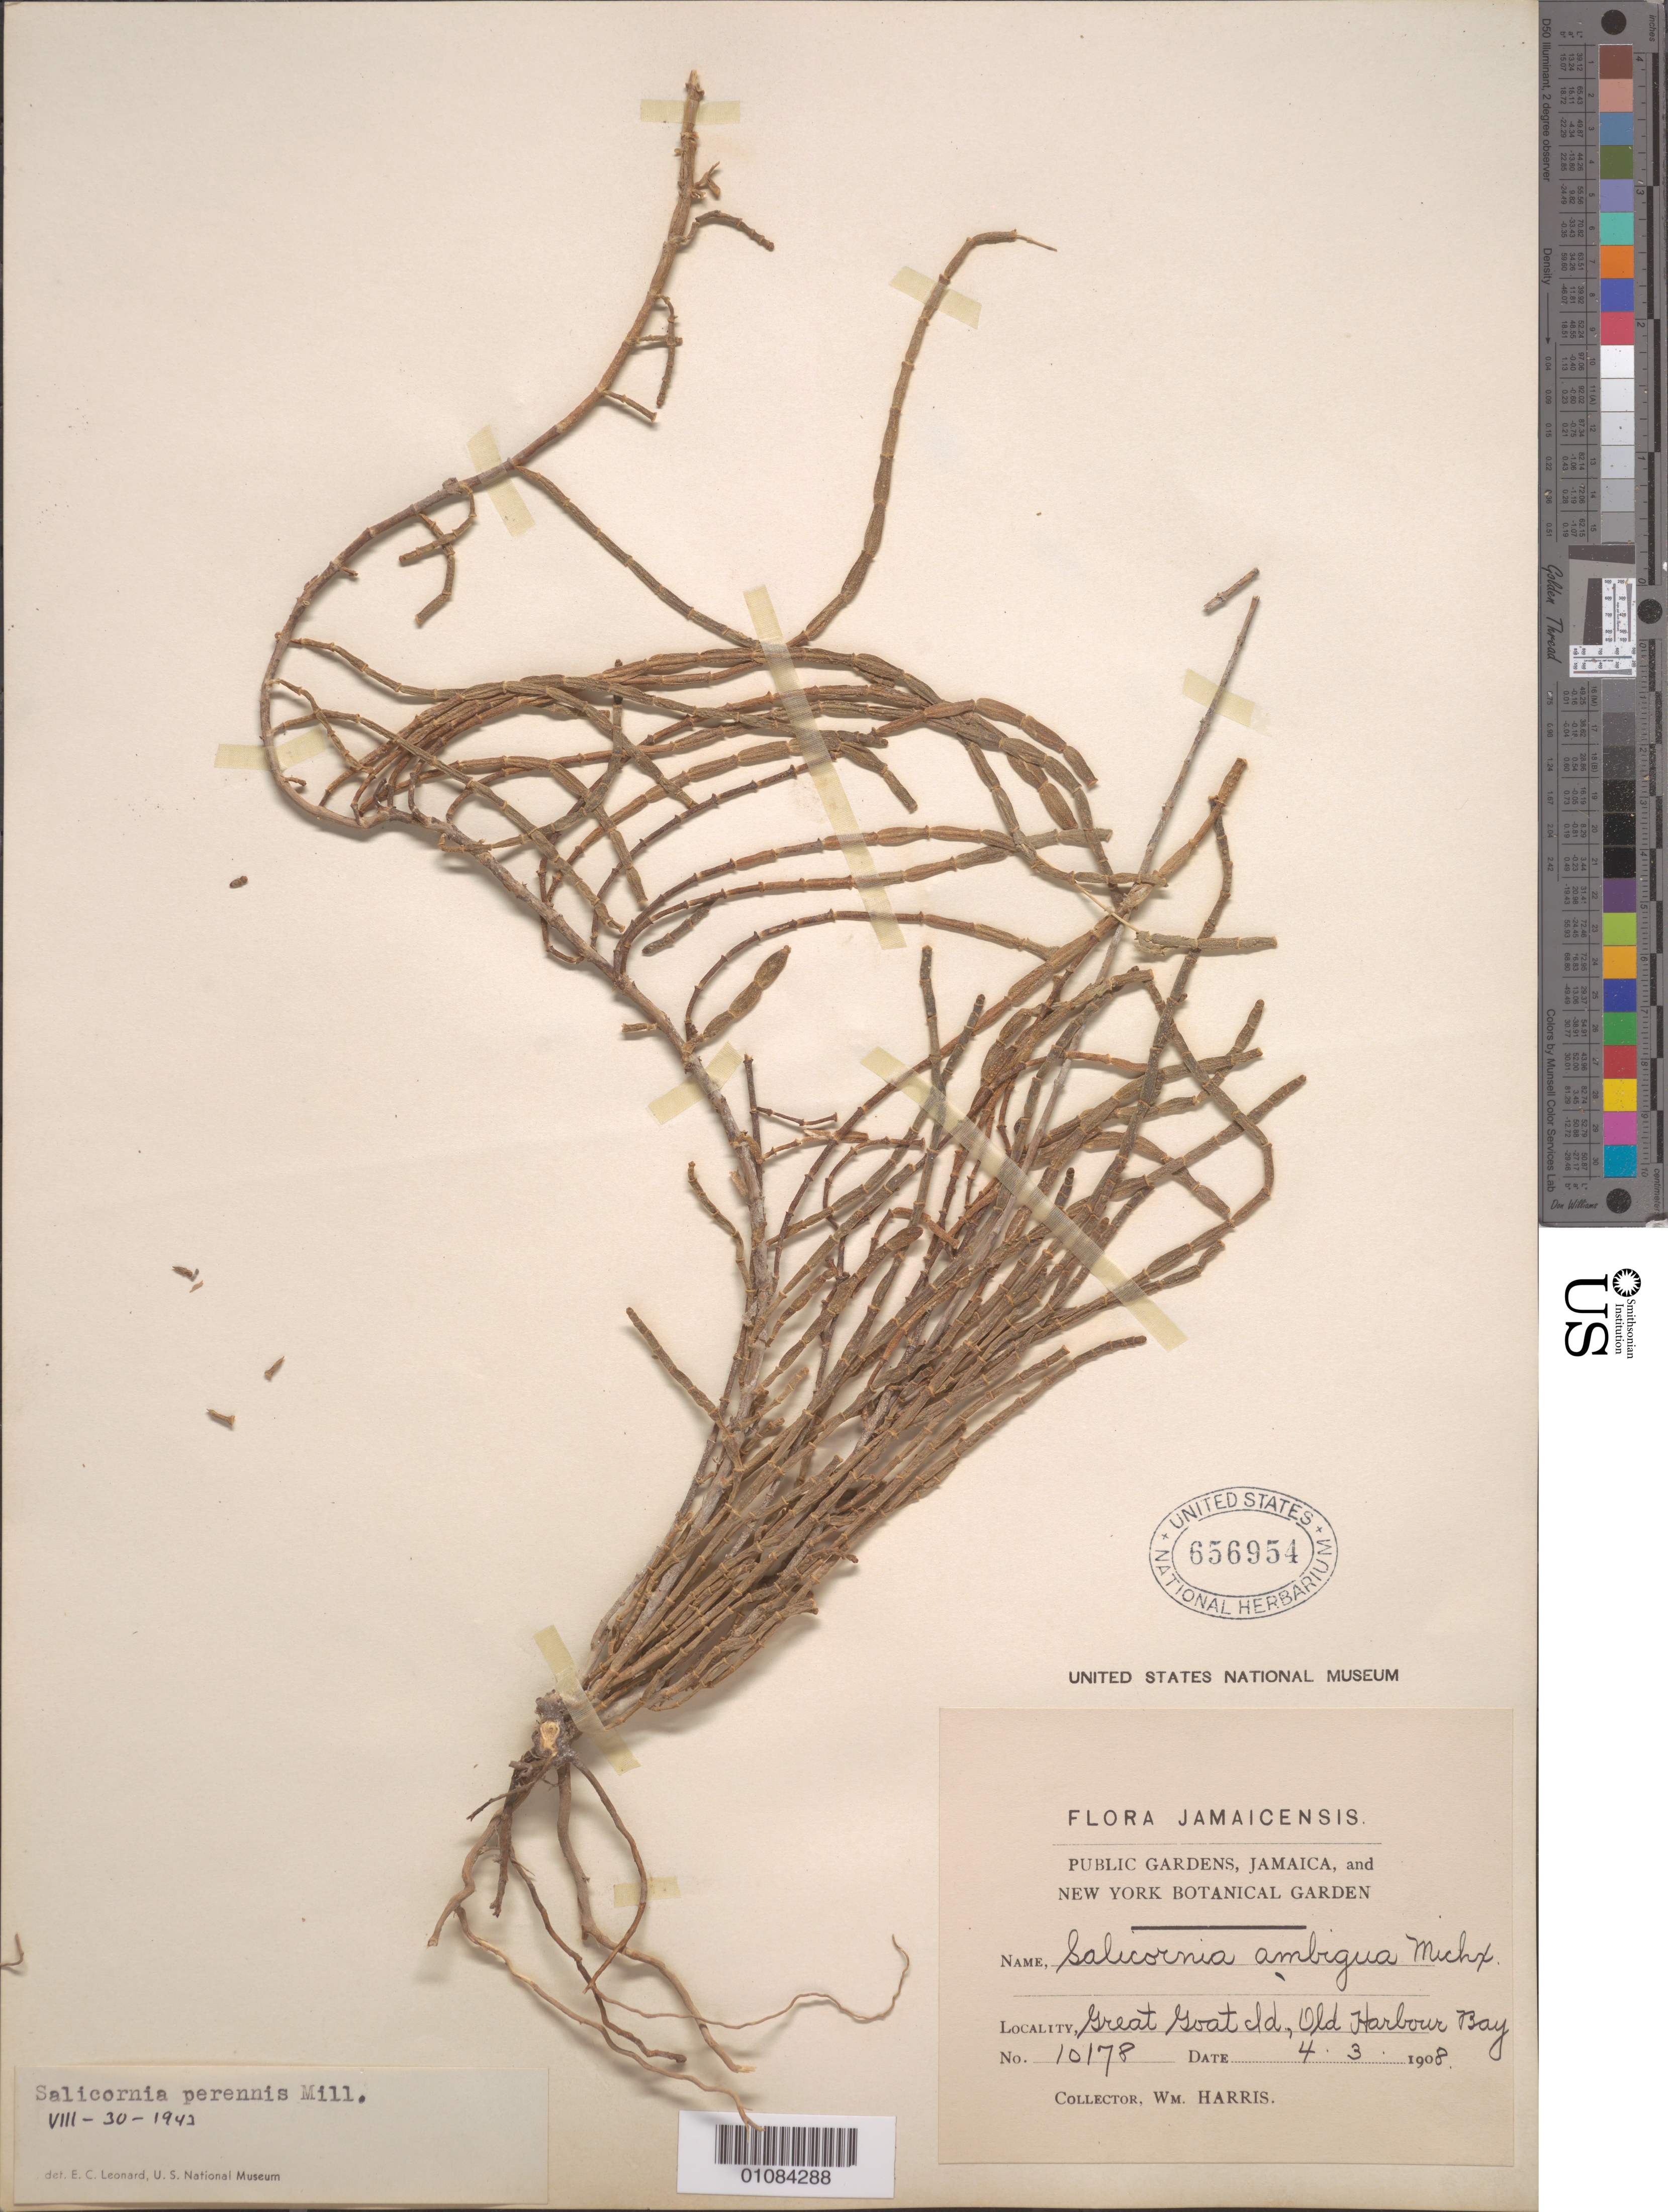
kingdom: Plantae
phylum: Tracheophyta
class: Magnoliopsida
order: Caryophyllales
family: Amaranthaceae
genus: Salicornia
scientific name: Salicornia perennis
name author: Mill.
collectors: W. H. Harris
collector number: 10178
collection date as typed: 04 Mar 1908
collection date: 1908-03-04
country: Jamaica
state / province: Saint Catherine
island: Great Goat Island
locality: Great Goat Id., Old Harbour Bay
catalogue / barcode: US 656954